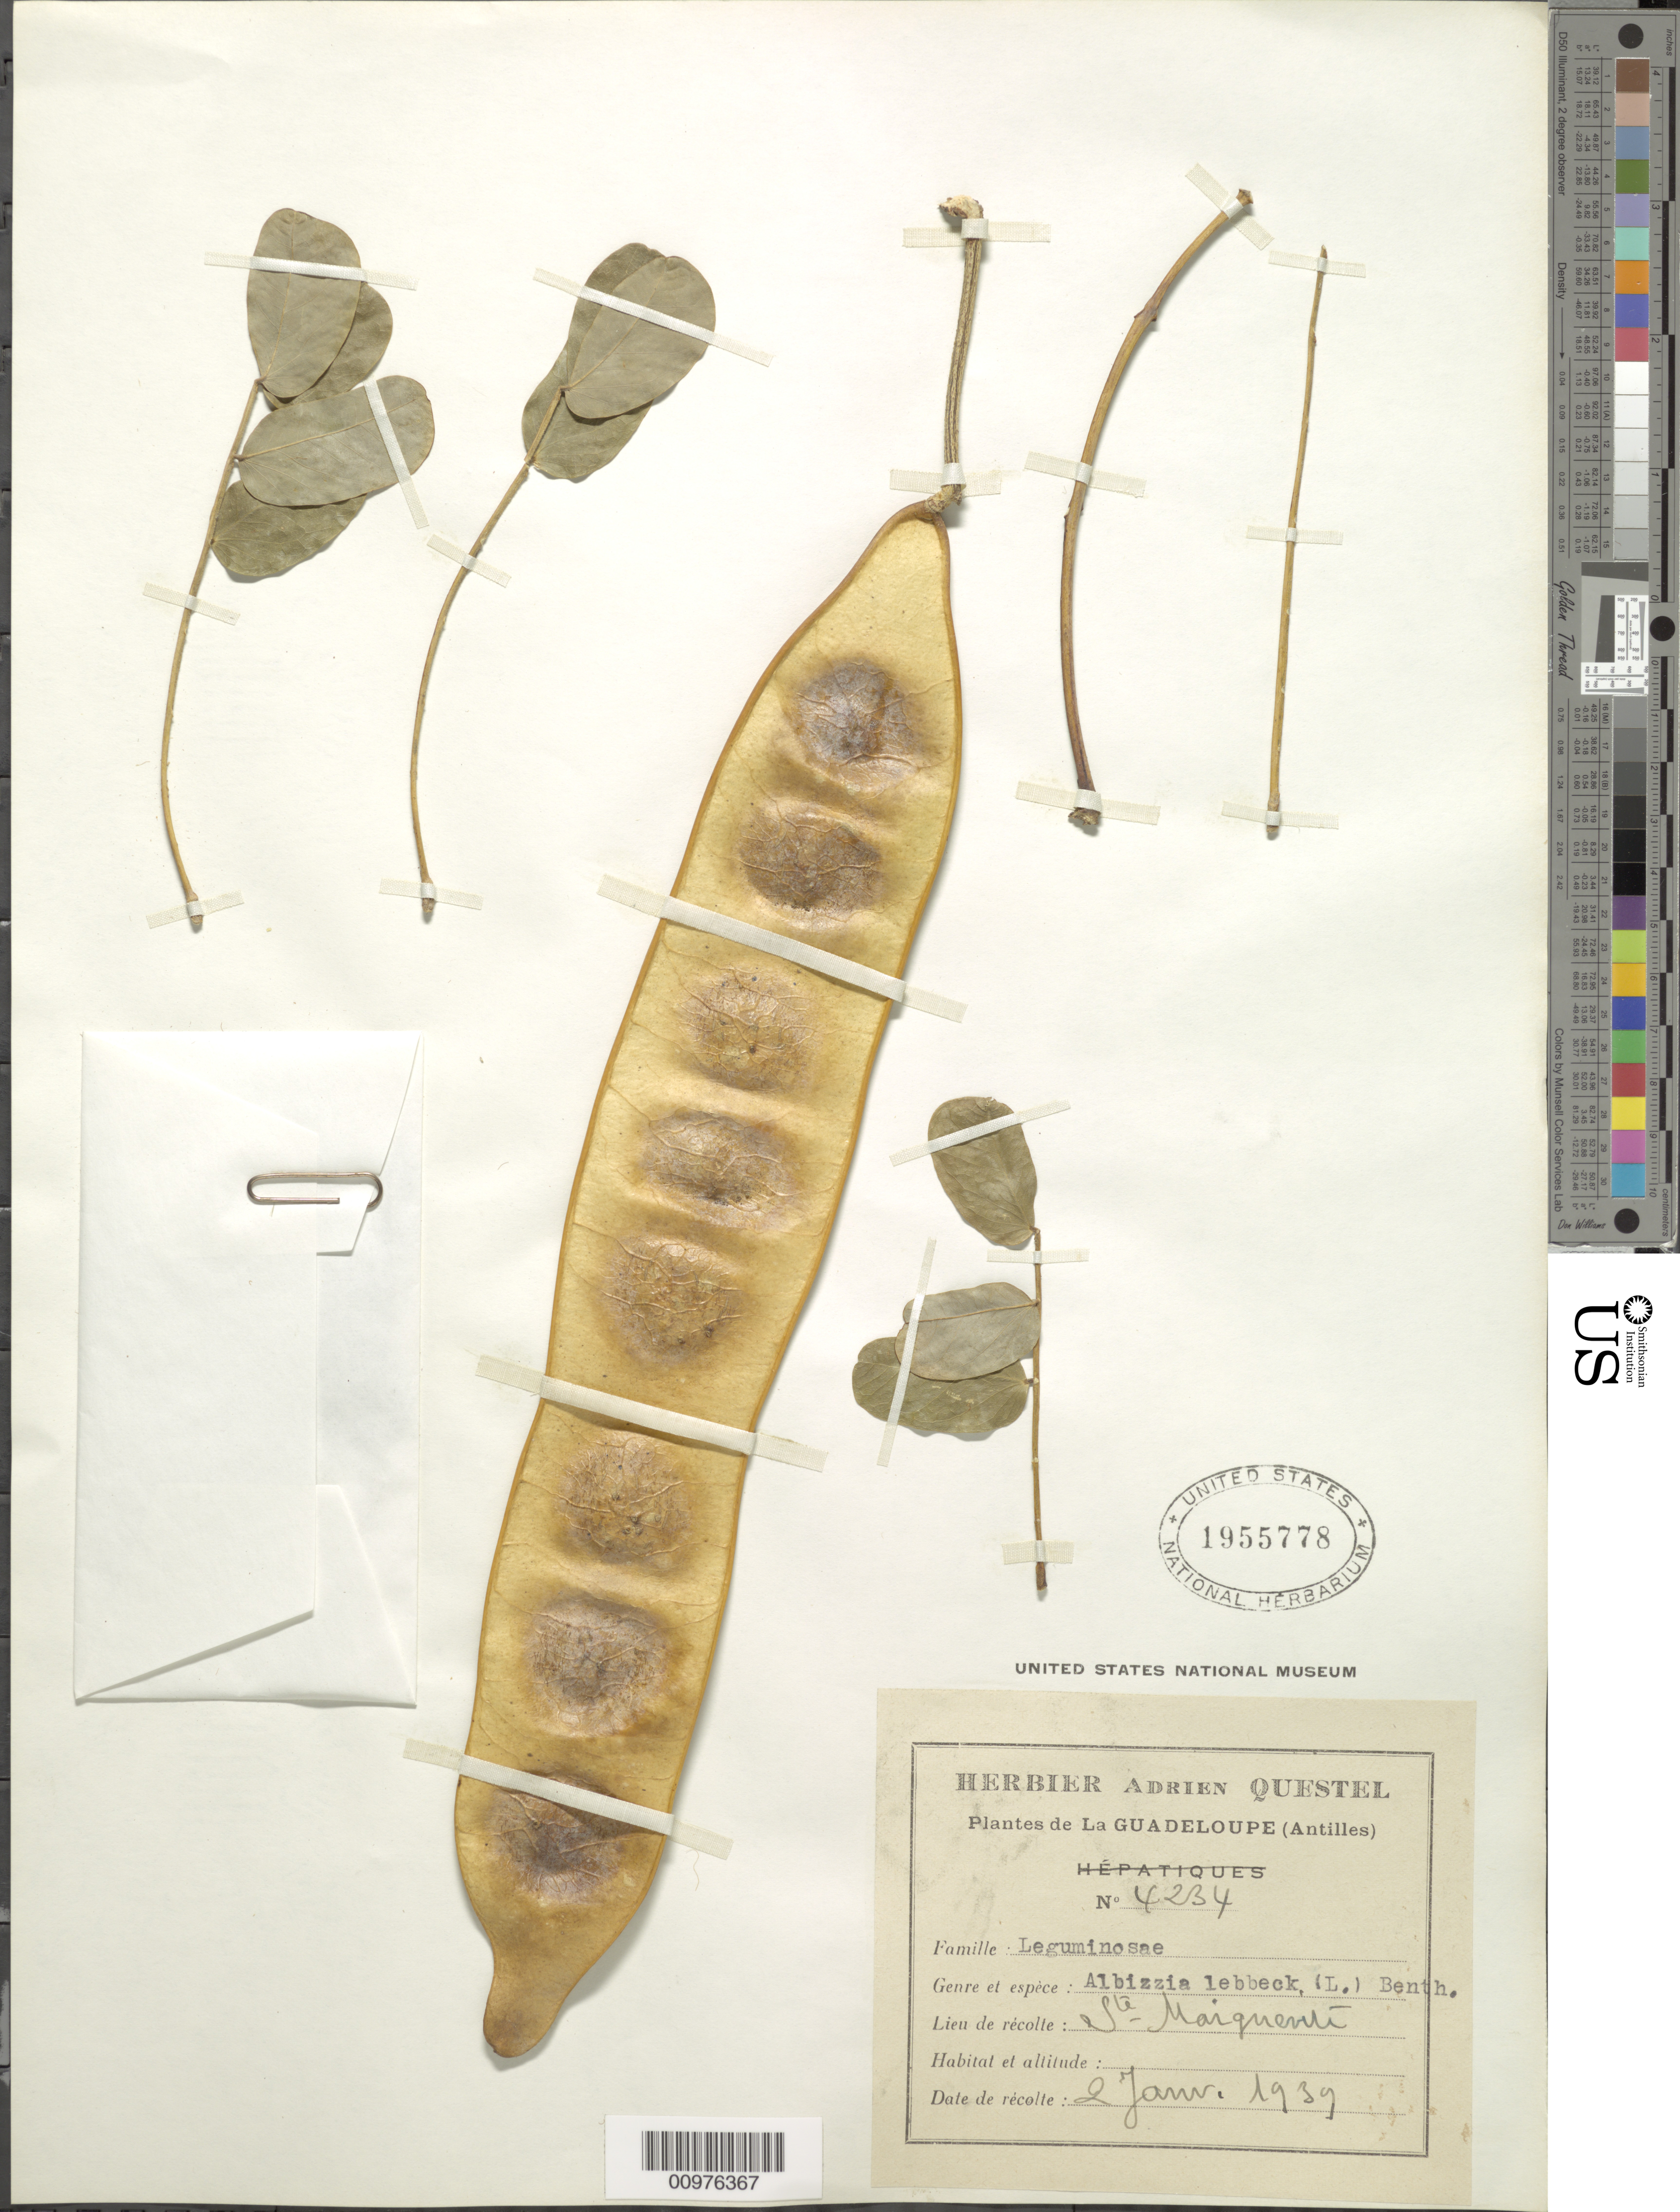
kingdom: Plantae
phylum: Tracheophyta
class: Magnoliopsida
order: Fabales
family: Fabaceae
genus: Albizia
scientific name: Albizia lebbeck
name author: (L.) Benth.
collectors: A. Questel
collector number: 4234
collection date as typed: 02 Jan 1939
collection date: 1939-01-02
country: Guadeloupe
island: Basse Terre [Guadeloupe]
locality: St. Maiquerile (hard to read, other options: St. Maiquenili, Maiquerite, Marquenile...)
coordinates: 0 N, 0 E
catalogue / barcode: US 1955778